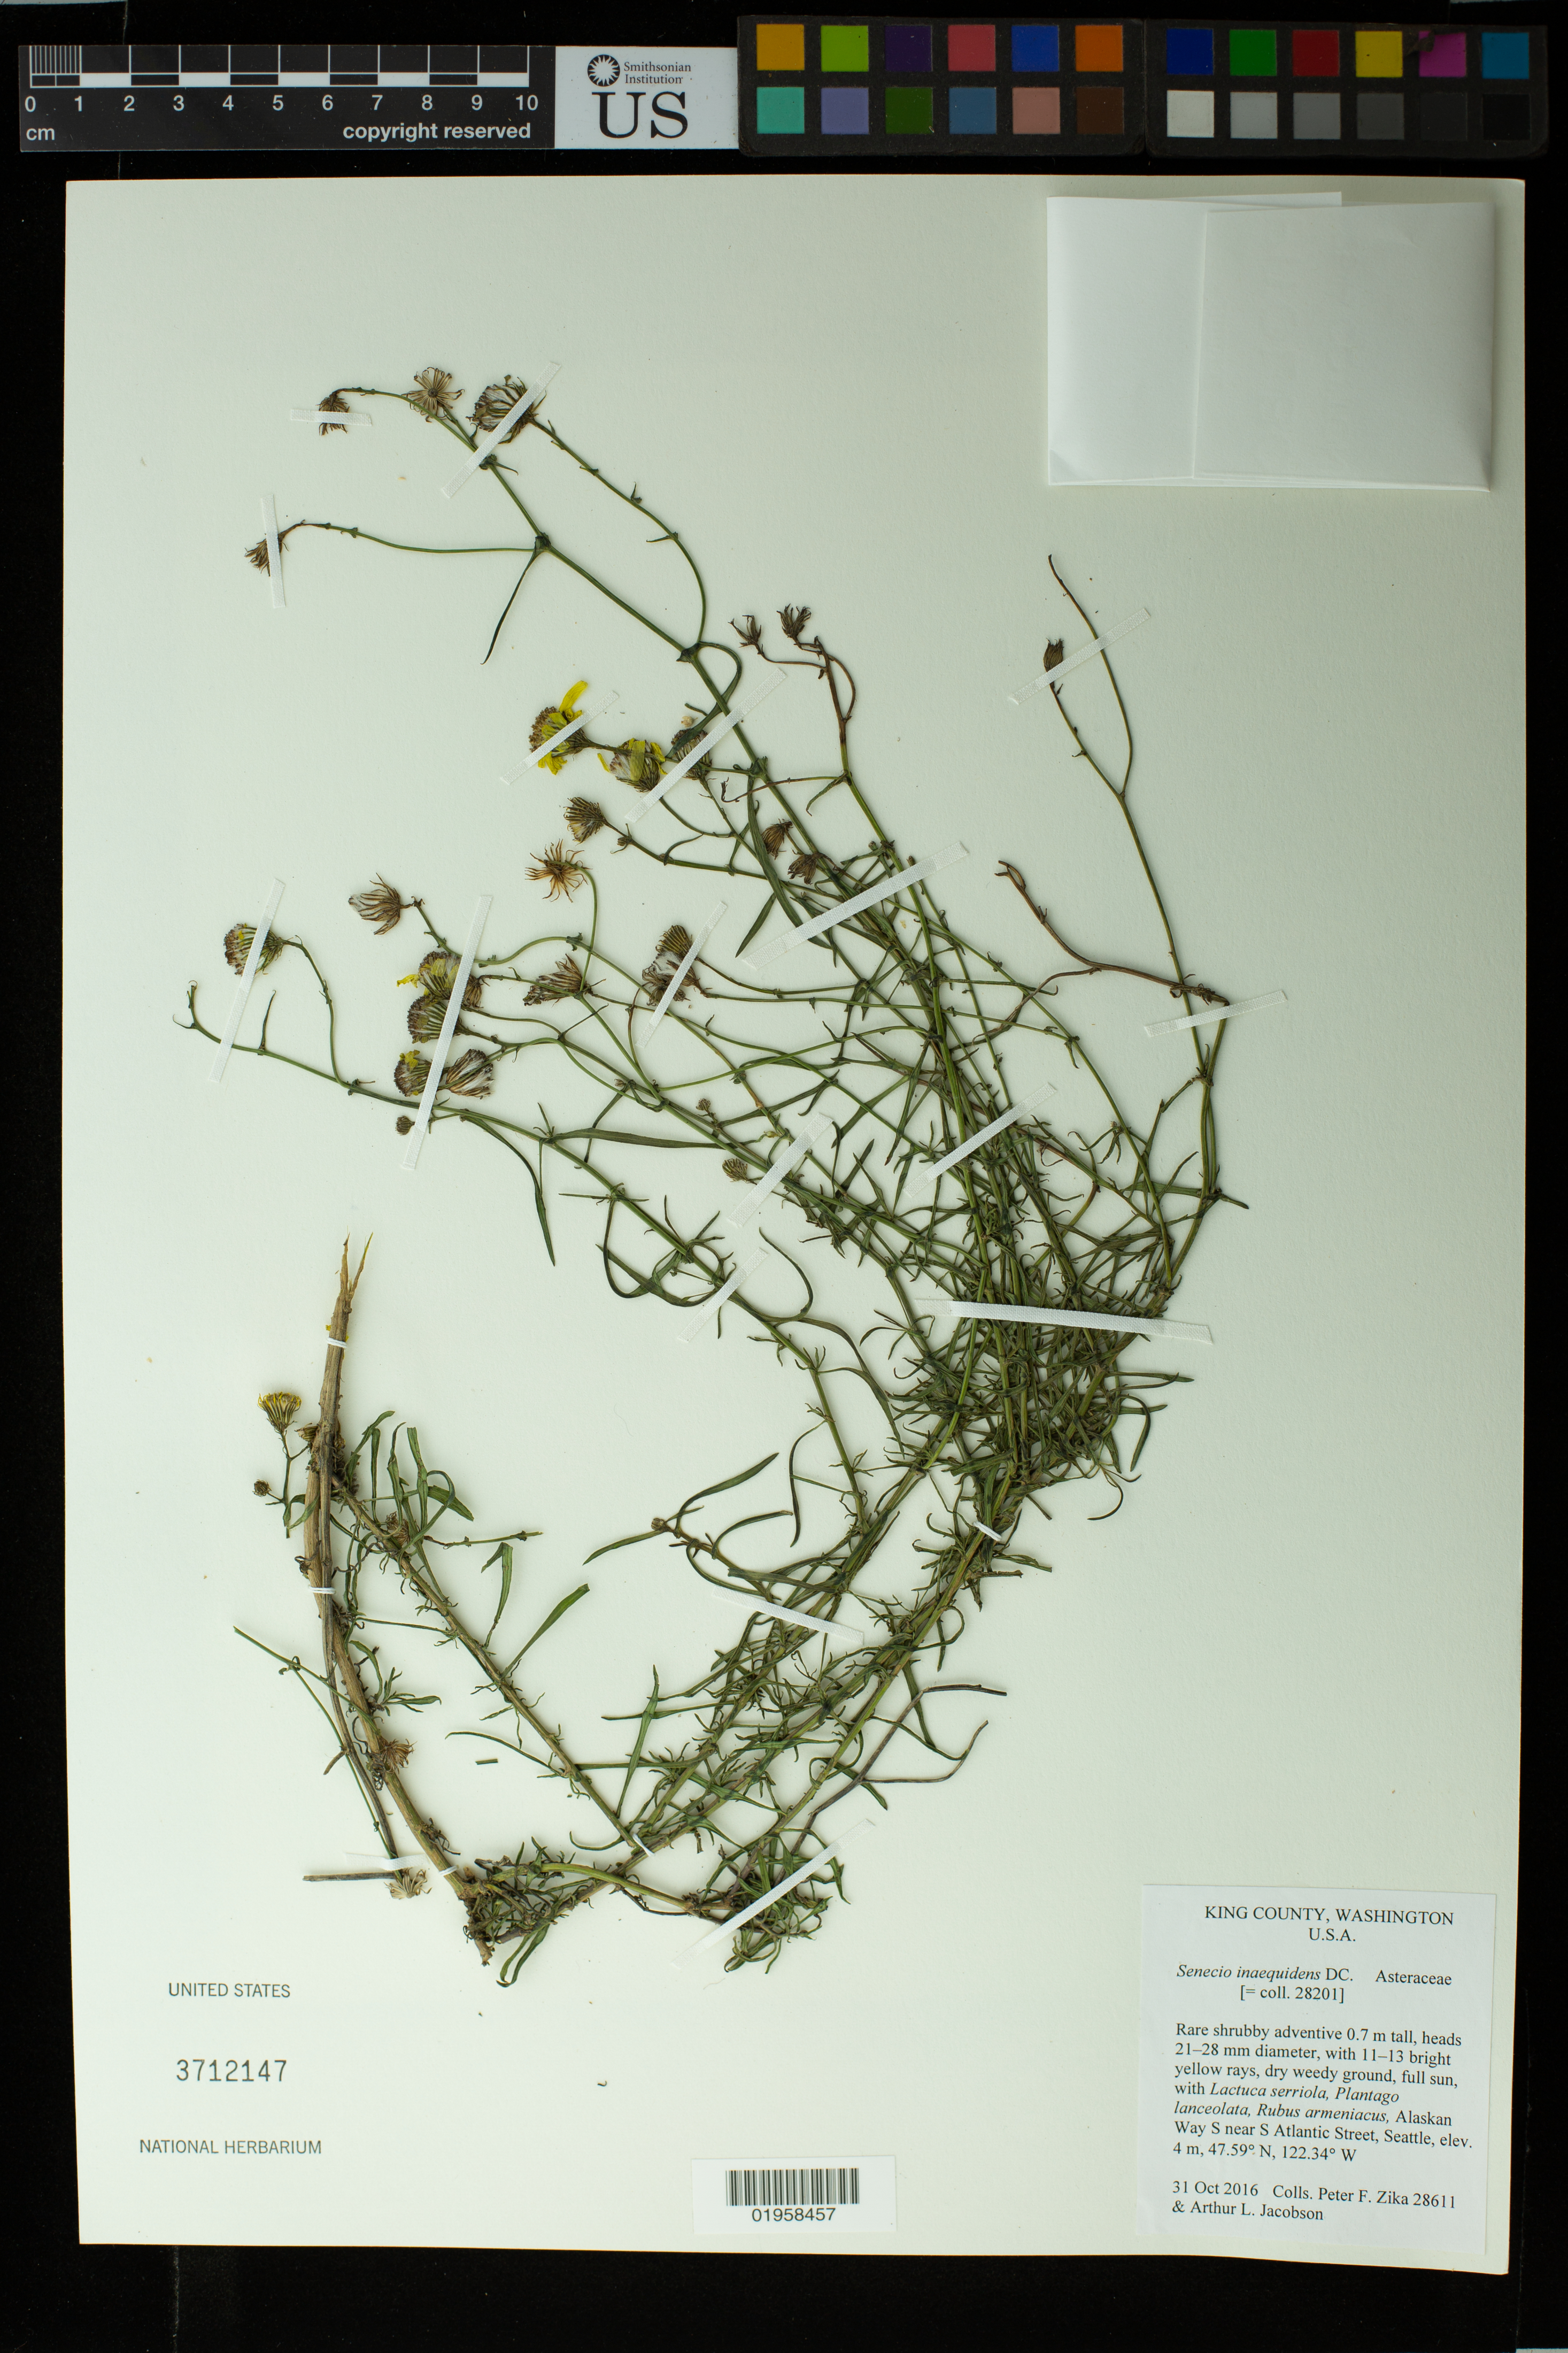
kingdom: Plantae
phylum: Tracheophyta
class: Magnoliopsida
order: Asterales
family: Asteraceae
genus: Senecio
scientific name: Senecio inaequidens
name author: DC.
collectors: P. F. Zika & A. Jacobson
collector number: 28611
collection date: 2016-10-31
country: United States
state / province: Washington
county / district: King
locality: Seattle. Alaskan Way S near S Atlantic Street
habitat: Dry weedy ground, full sun, with Lactuca serriola, Plantago lanceolata, Rubus armeniacus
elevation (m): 4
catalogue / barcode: US 3712147